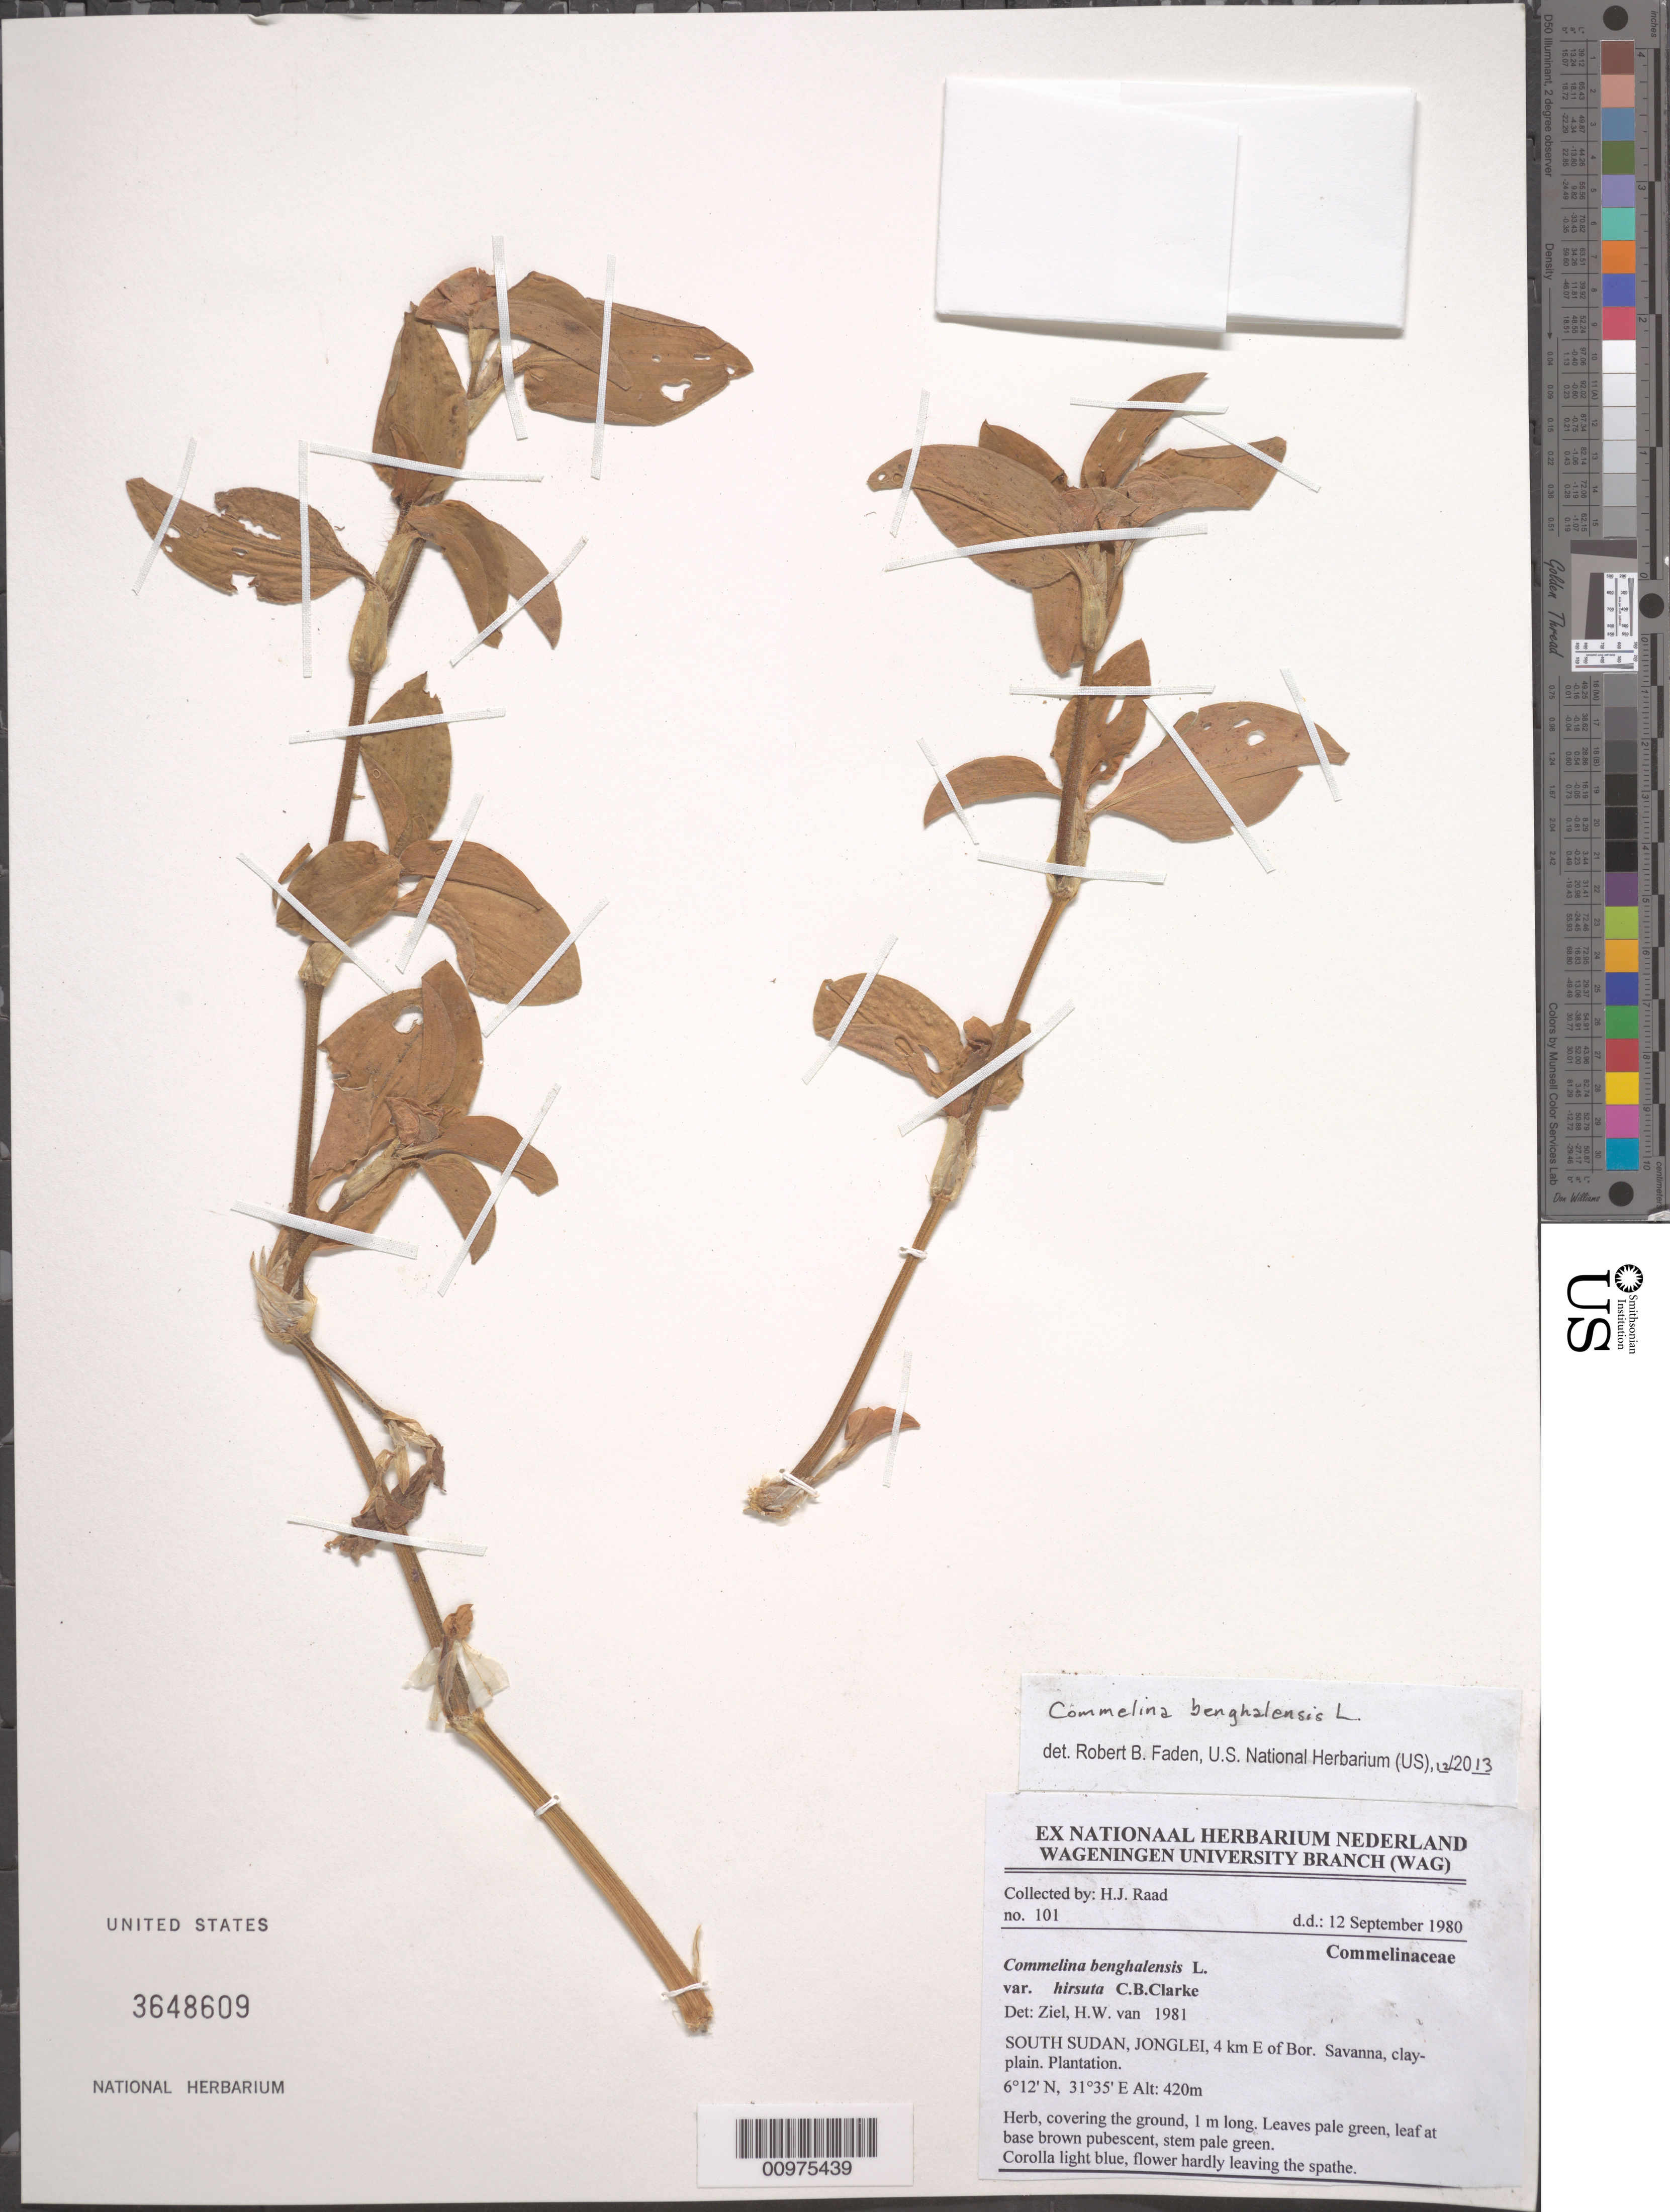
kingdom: Plantae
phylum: Tracheophyta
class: Liliopsida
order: Commelinales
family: Commelinaceae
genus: Commelina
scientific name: Commelina benghalensis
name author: L.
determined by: Faden, Robert B., (US), Smithsonian Institution - National Museum of Natural History (UNITED STATES)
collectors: H. Raad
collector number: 101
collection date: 1980-09-12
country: South Sudan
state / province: Jonglei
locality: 4 km E of Bor.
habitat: Savanna, clay-plain.Plantation.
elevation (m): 420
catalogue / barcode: US 3648609